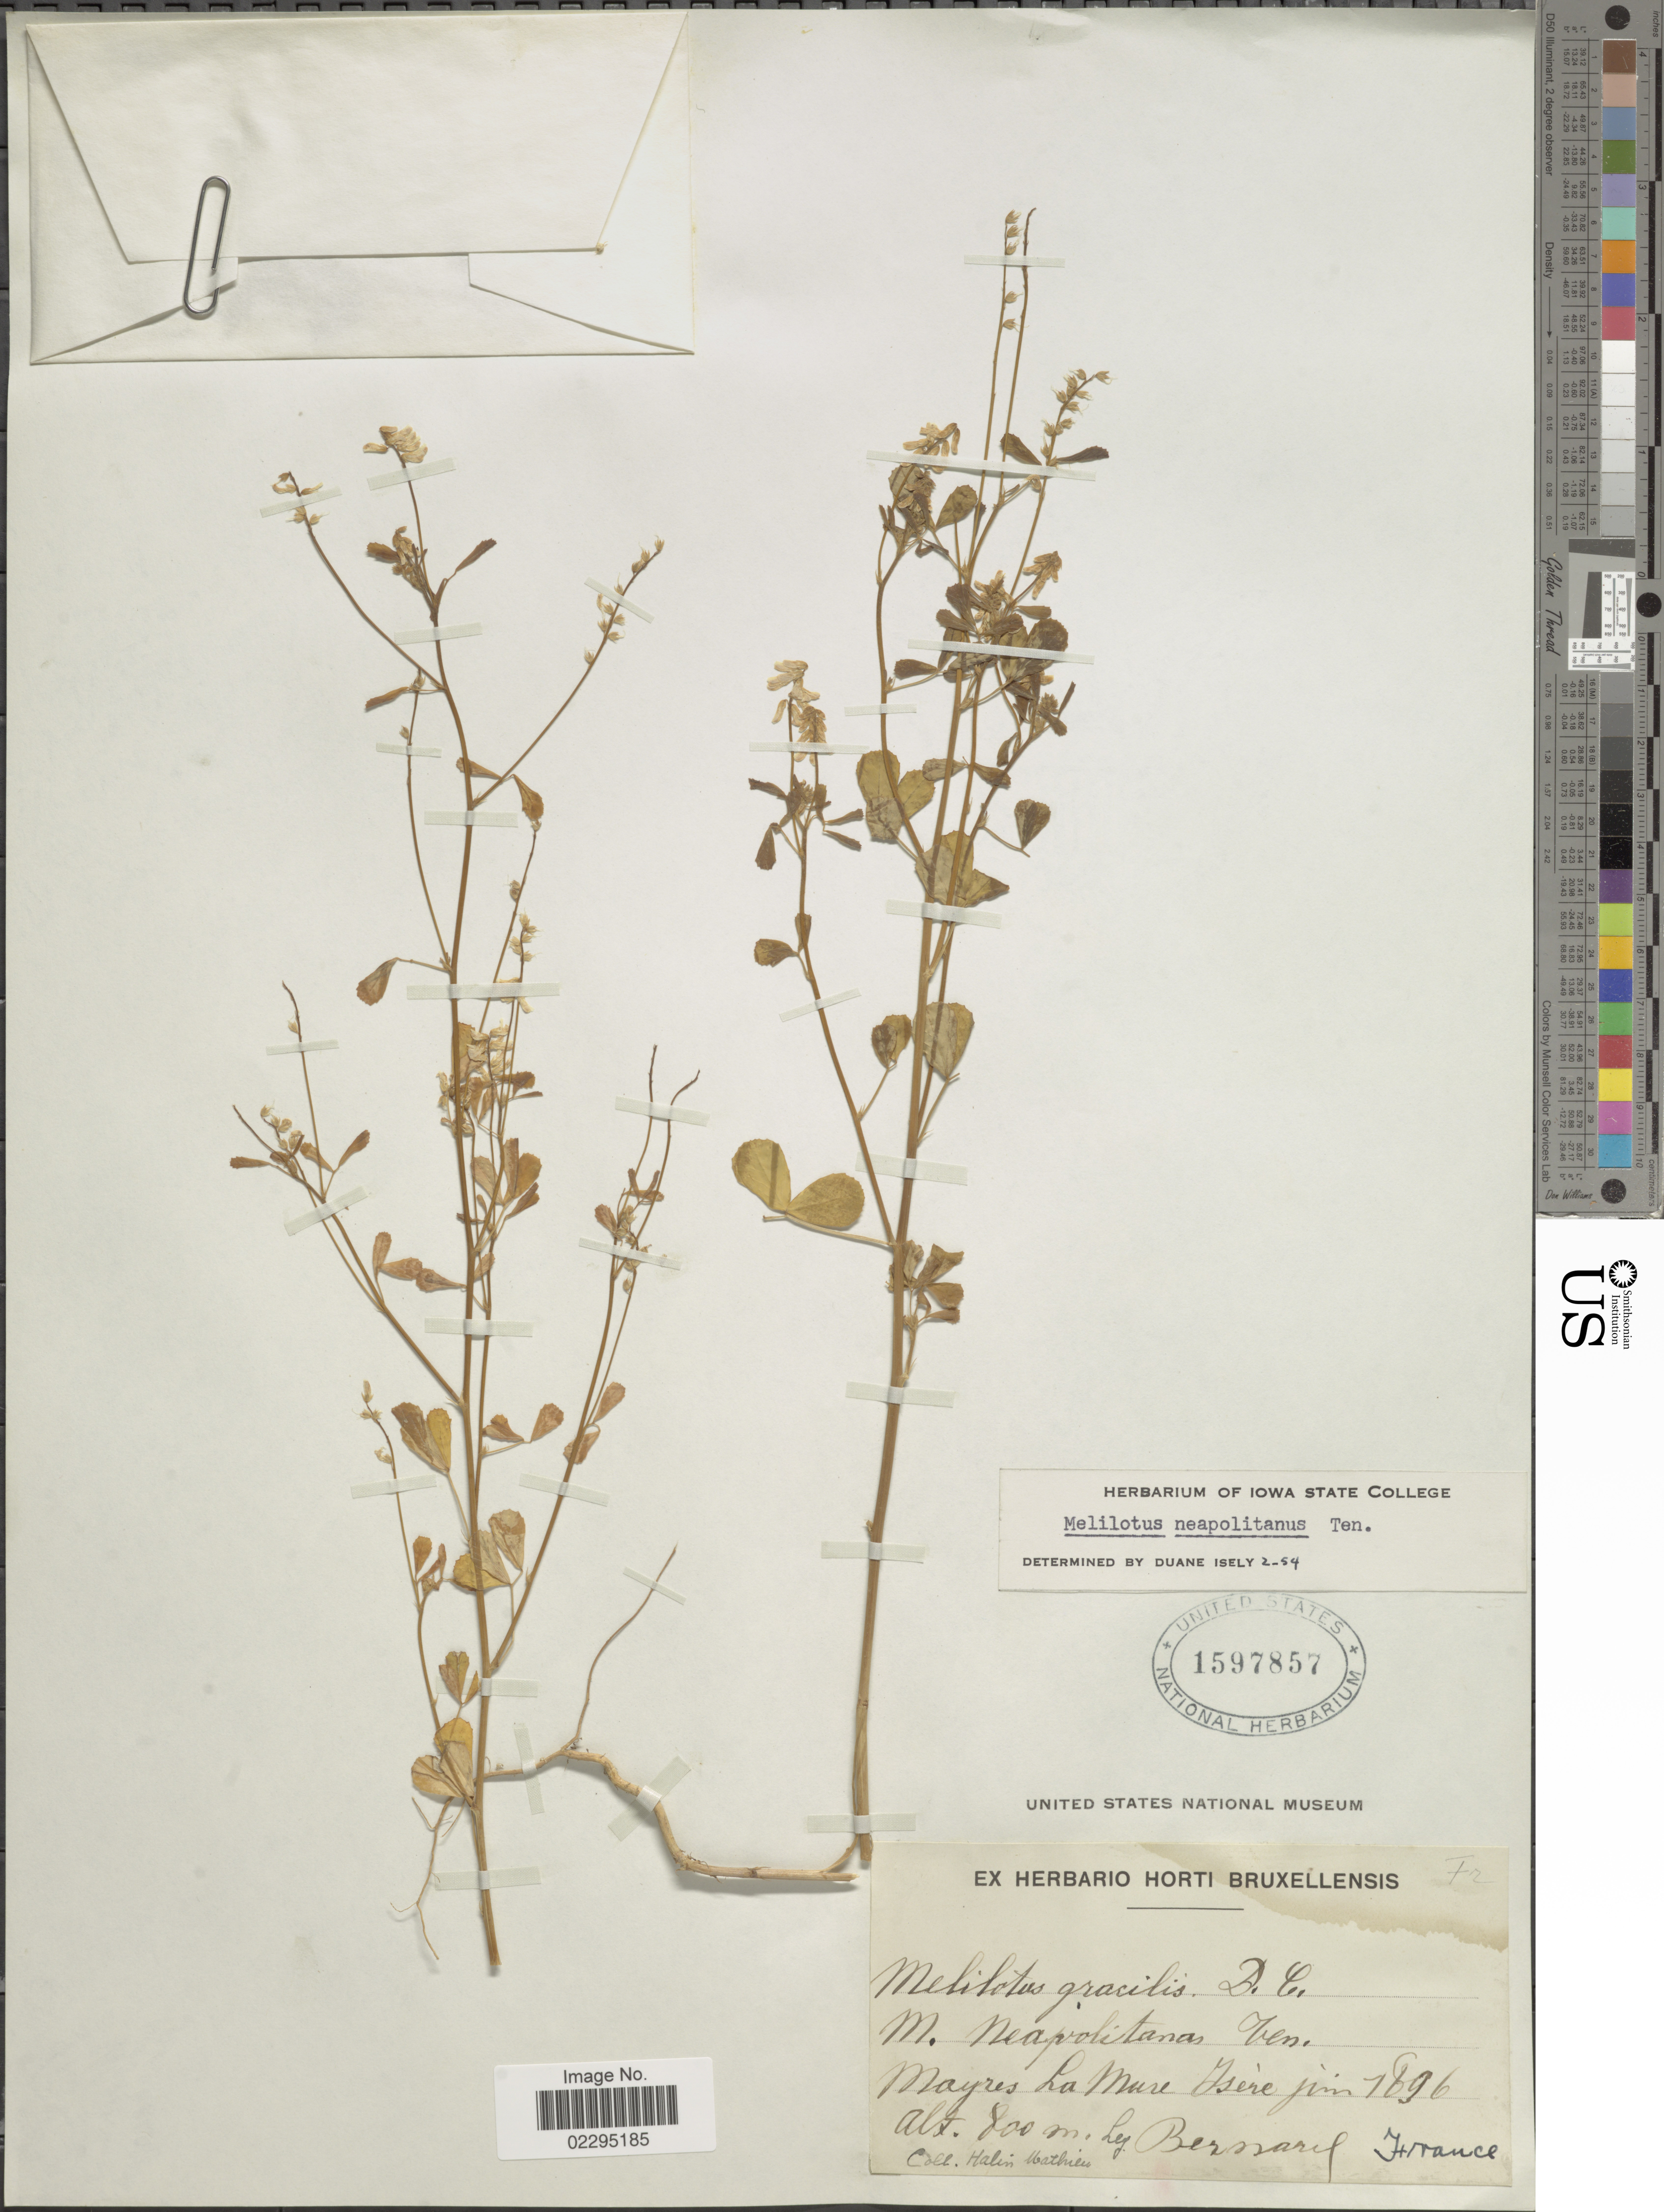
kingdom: Plantae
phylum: Tracheophyta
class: Magnoliopsida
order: Fabales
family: Fabaceae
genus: Melilotus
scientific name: Melilotus neapolitana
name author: Ten.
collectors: -. Bernard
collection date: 1896-06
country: France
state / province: Auvergne-Rhône-Alpes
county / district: Isère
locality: Mayres La Mure Isere.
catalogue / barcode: US 1597857